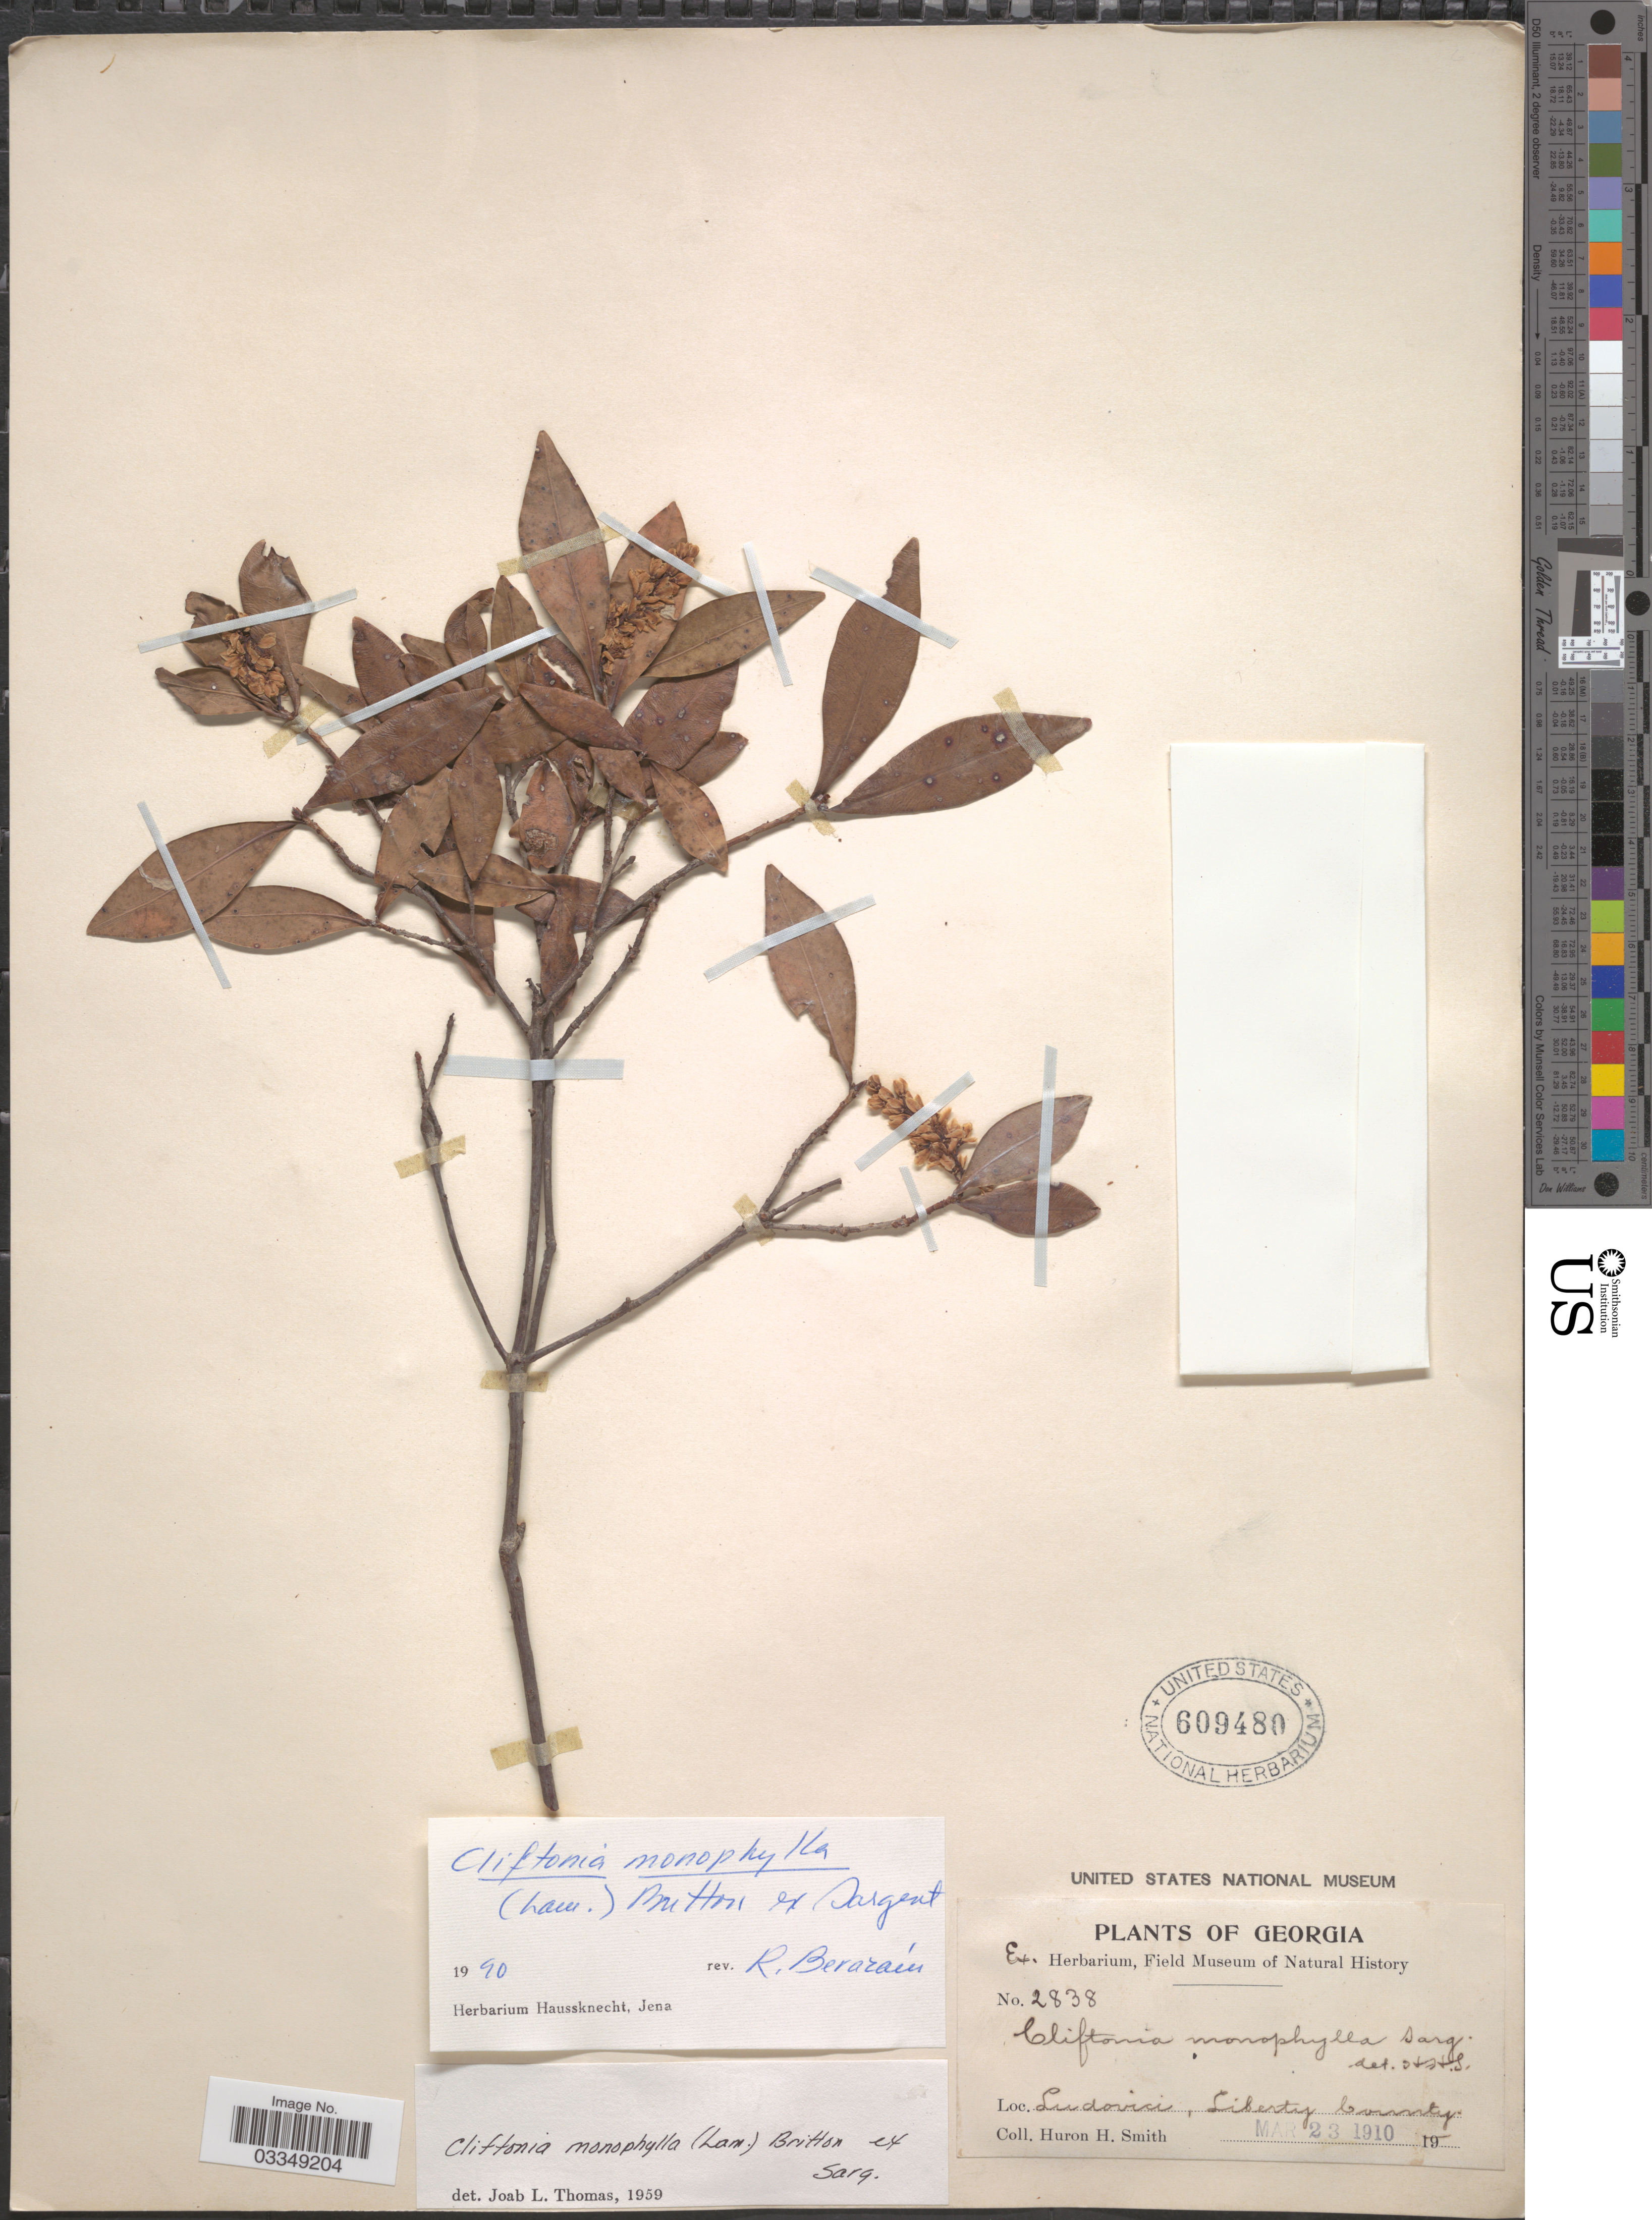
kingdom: Plantae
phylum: Tracheophyta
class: Magnoliopsida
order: Ericales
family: Cyrillaceae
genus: Cliftonia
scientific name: Cliftonia monophylla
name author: (Lam.) Britton ex Sarg.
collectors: Huron H. Smith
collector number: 2838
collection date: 1910-03-23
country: United States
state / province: Georgia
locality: Ludovici, Liberty County.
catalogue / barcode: US 609480